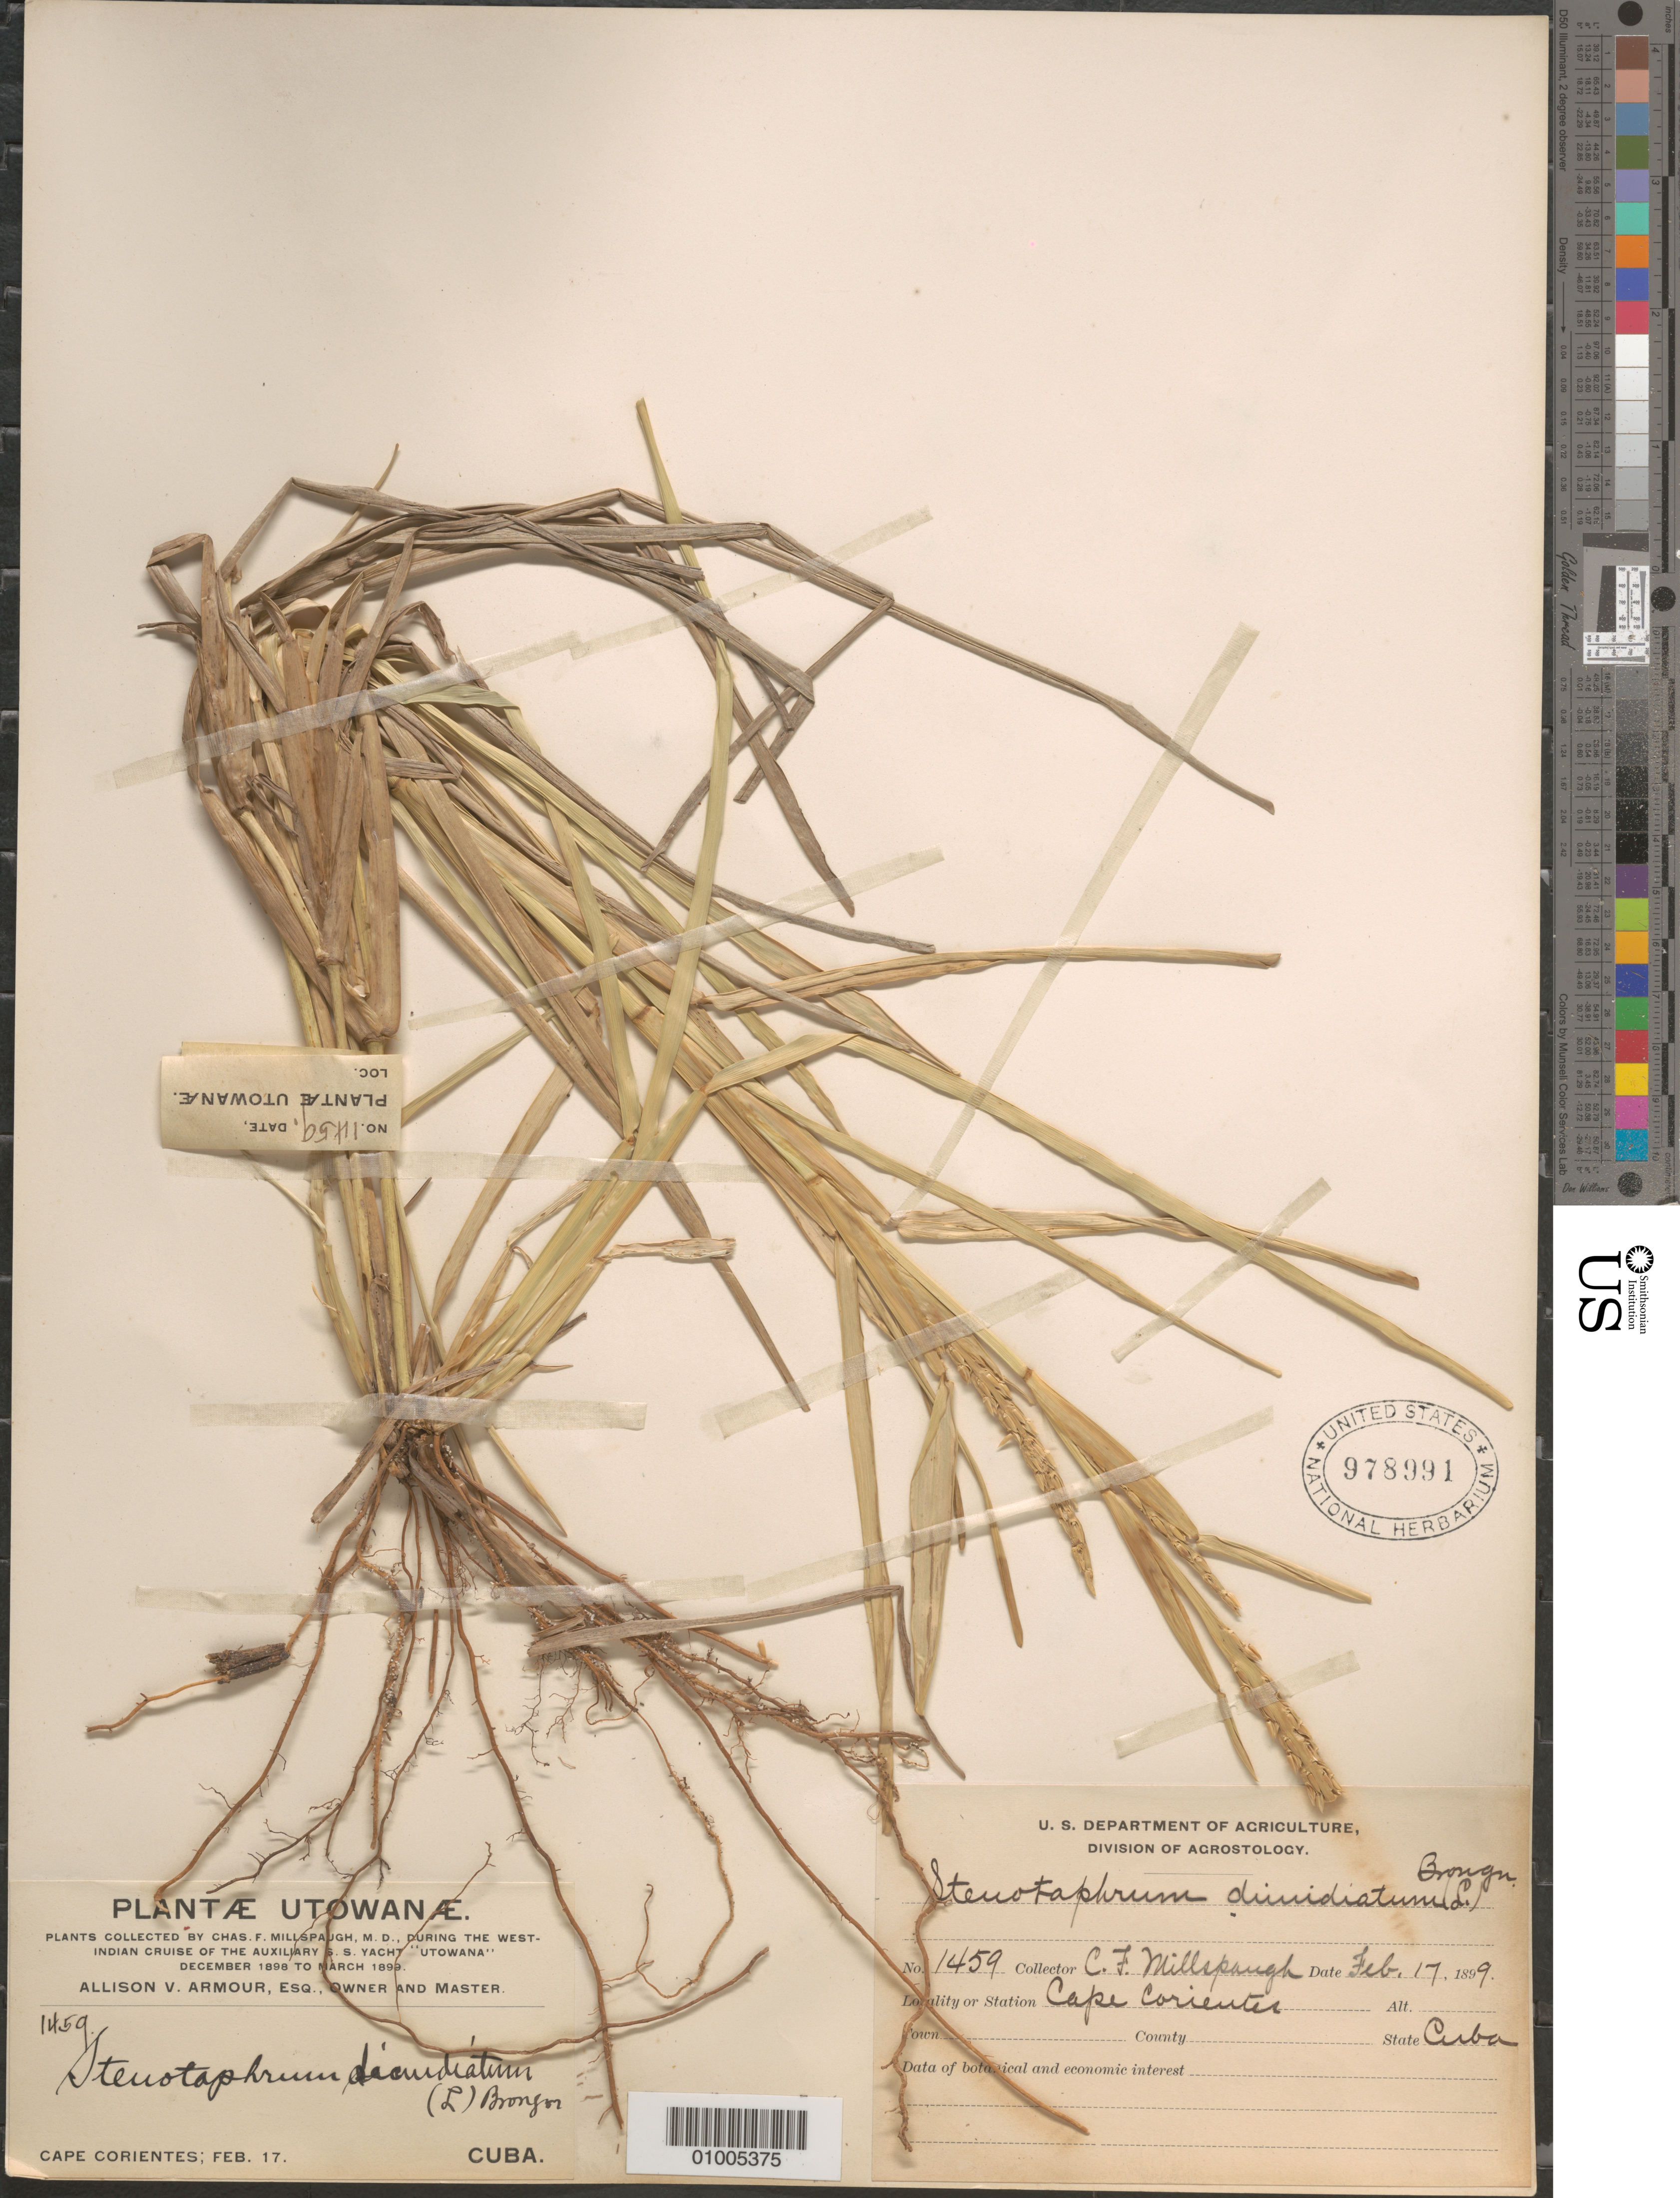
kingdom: Plantae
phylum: Tracheophyta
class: Liliopsida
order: Poales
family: Poaceae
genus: Stenotaphrum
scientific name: Stenotaphrum secundatum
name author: (Walter) Kuntze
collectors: C. F. Millspaugh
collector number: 1459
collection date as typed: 17 Feb 1899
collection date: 1899-02-17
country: Cuba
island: Cuba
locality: Cape Corientes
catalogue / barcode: US 978991